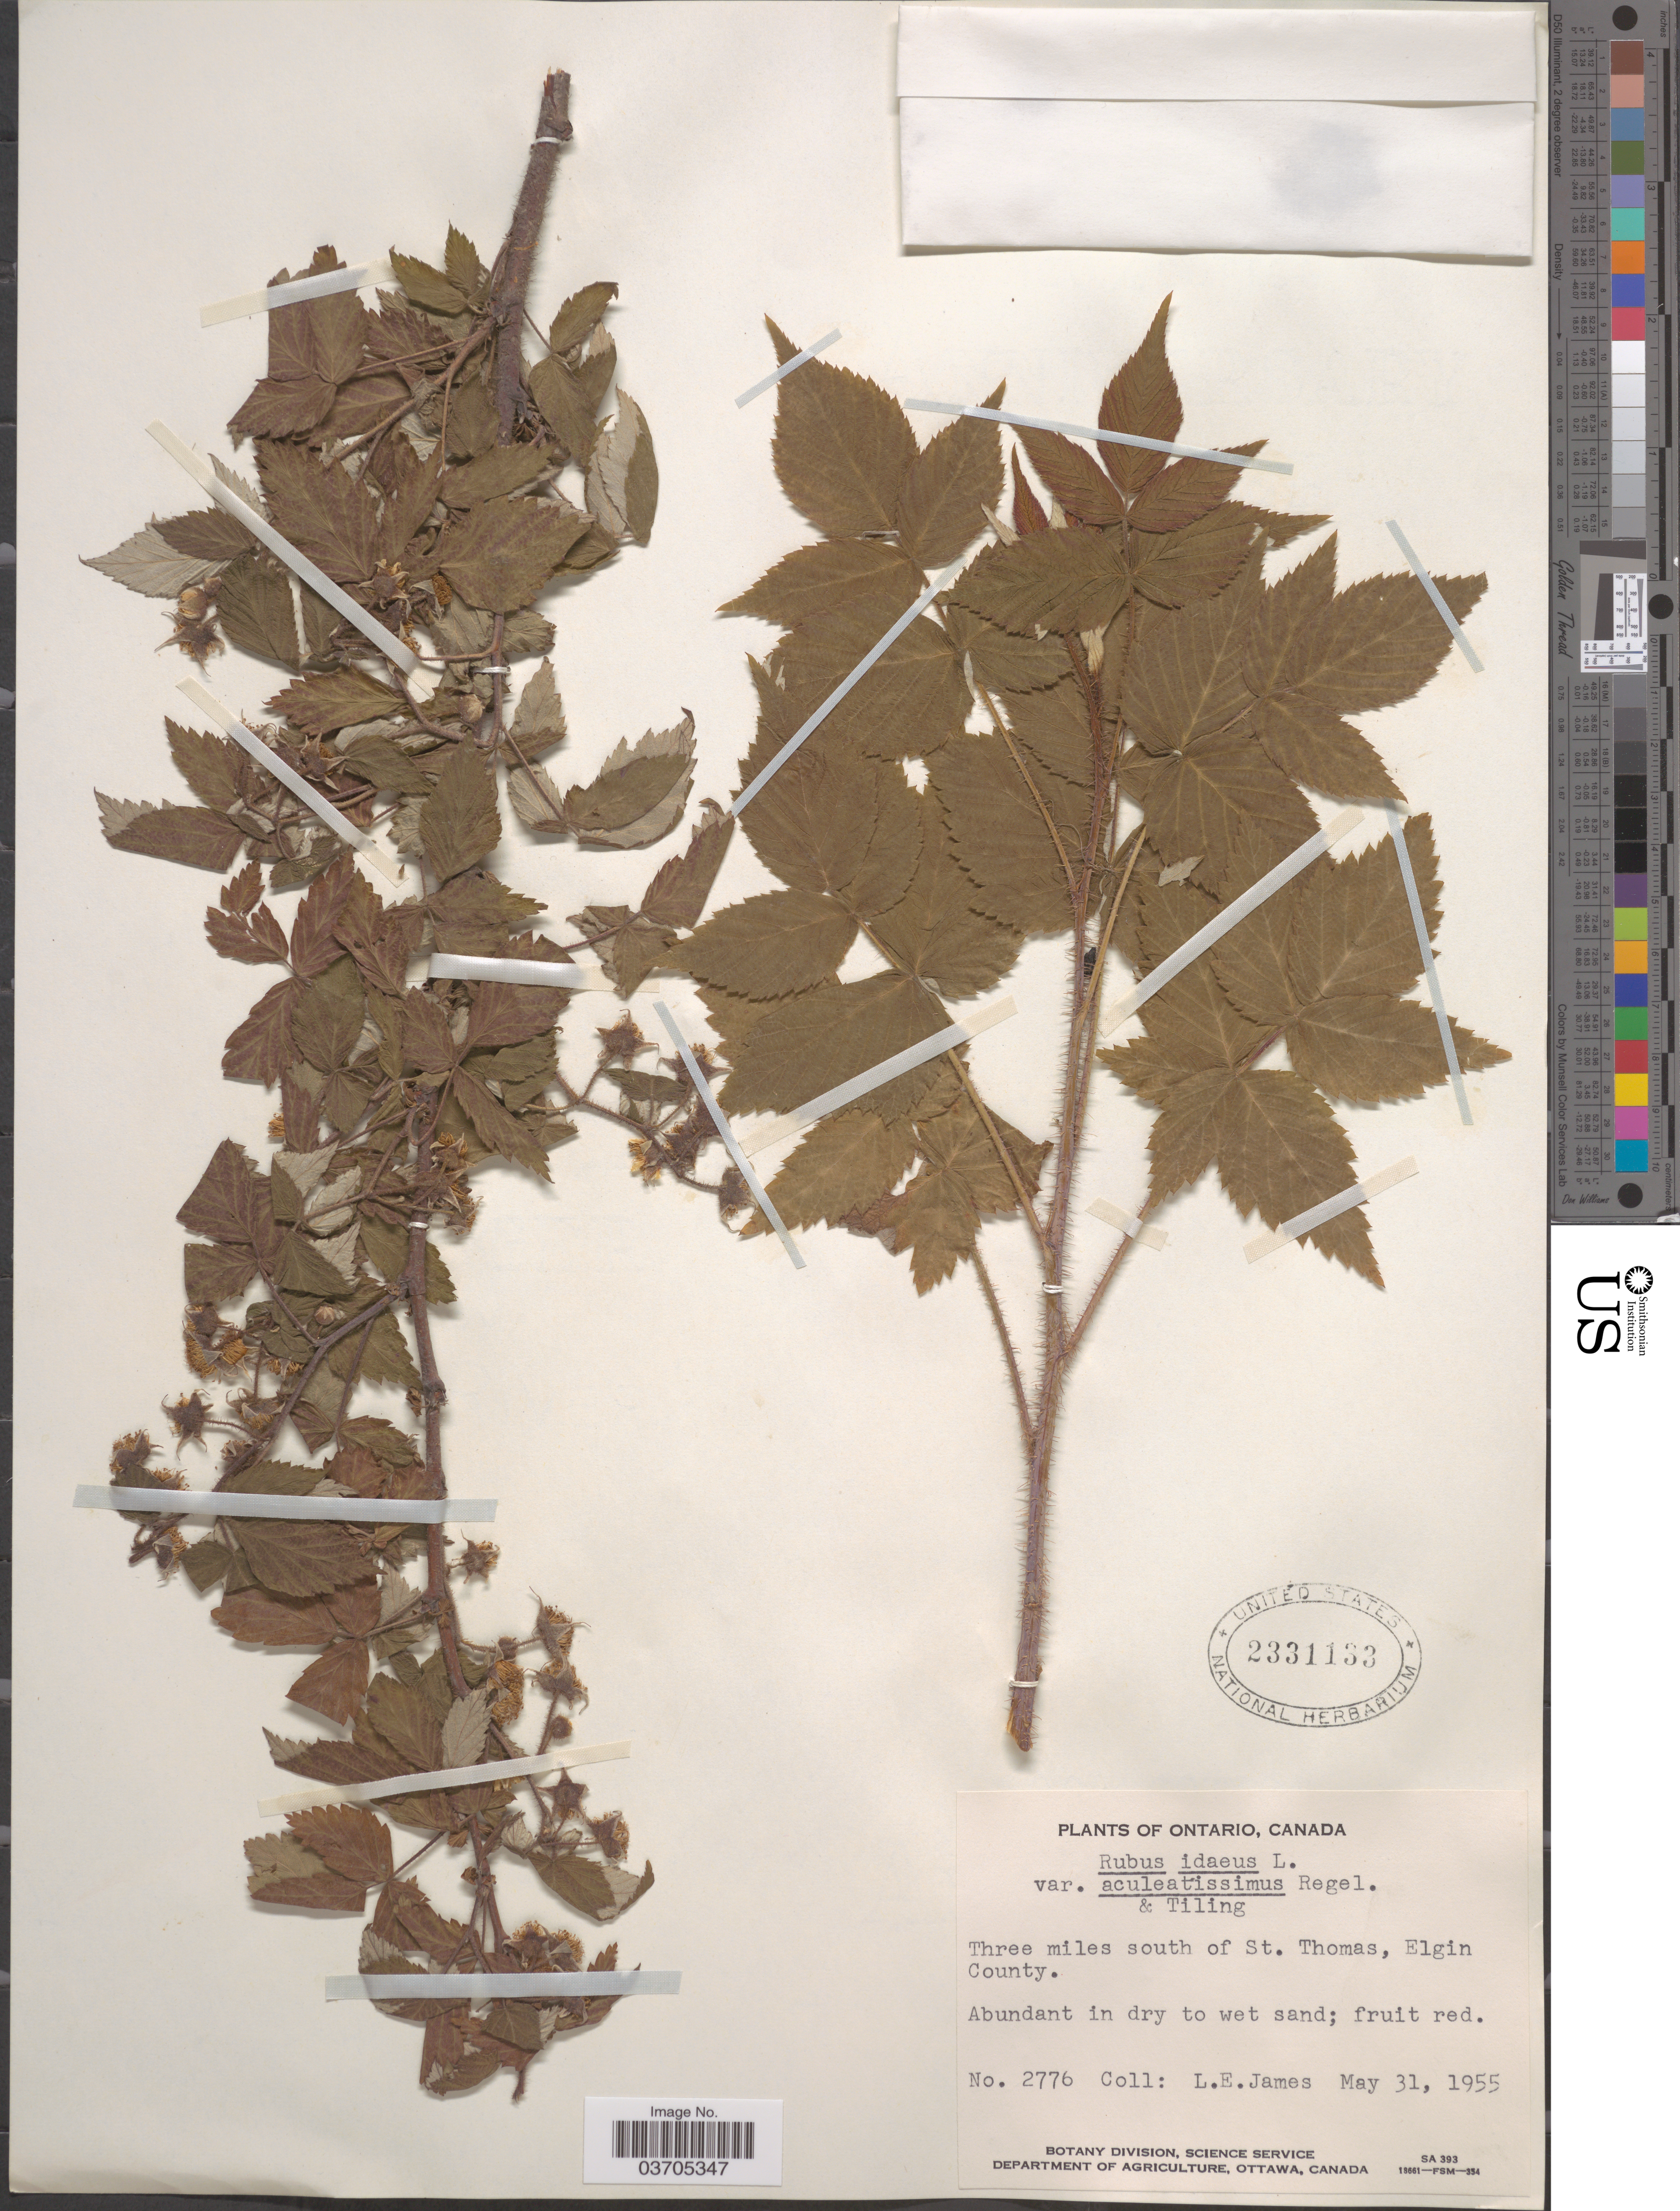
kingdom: Plantae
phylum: Tracheophyta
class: Magnoliopsida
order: Rosales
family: Rosaceae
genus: Rubus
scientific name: Rubus idaeus var. aculeatissimus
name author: Regel & Tiling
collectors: L. E. James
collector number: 2776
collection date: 1955-05-31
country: Canada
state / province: Ontario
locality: Three miles south of St. Thomas, Elgin County.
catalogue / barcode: US 2331133